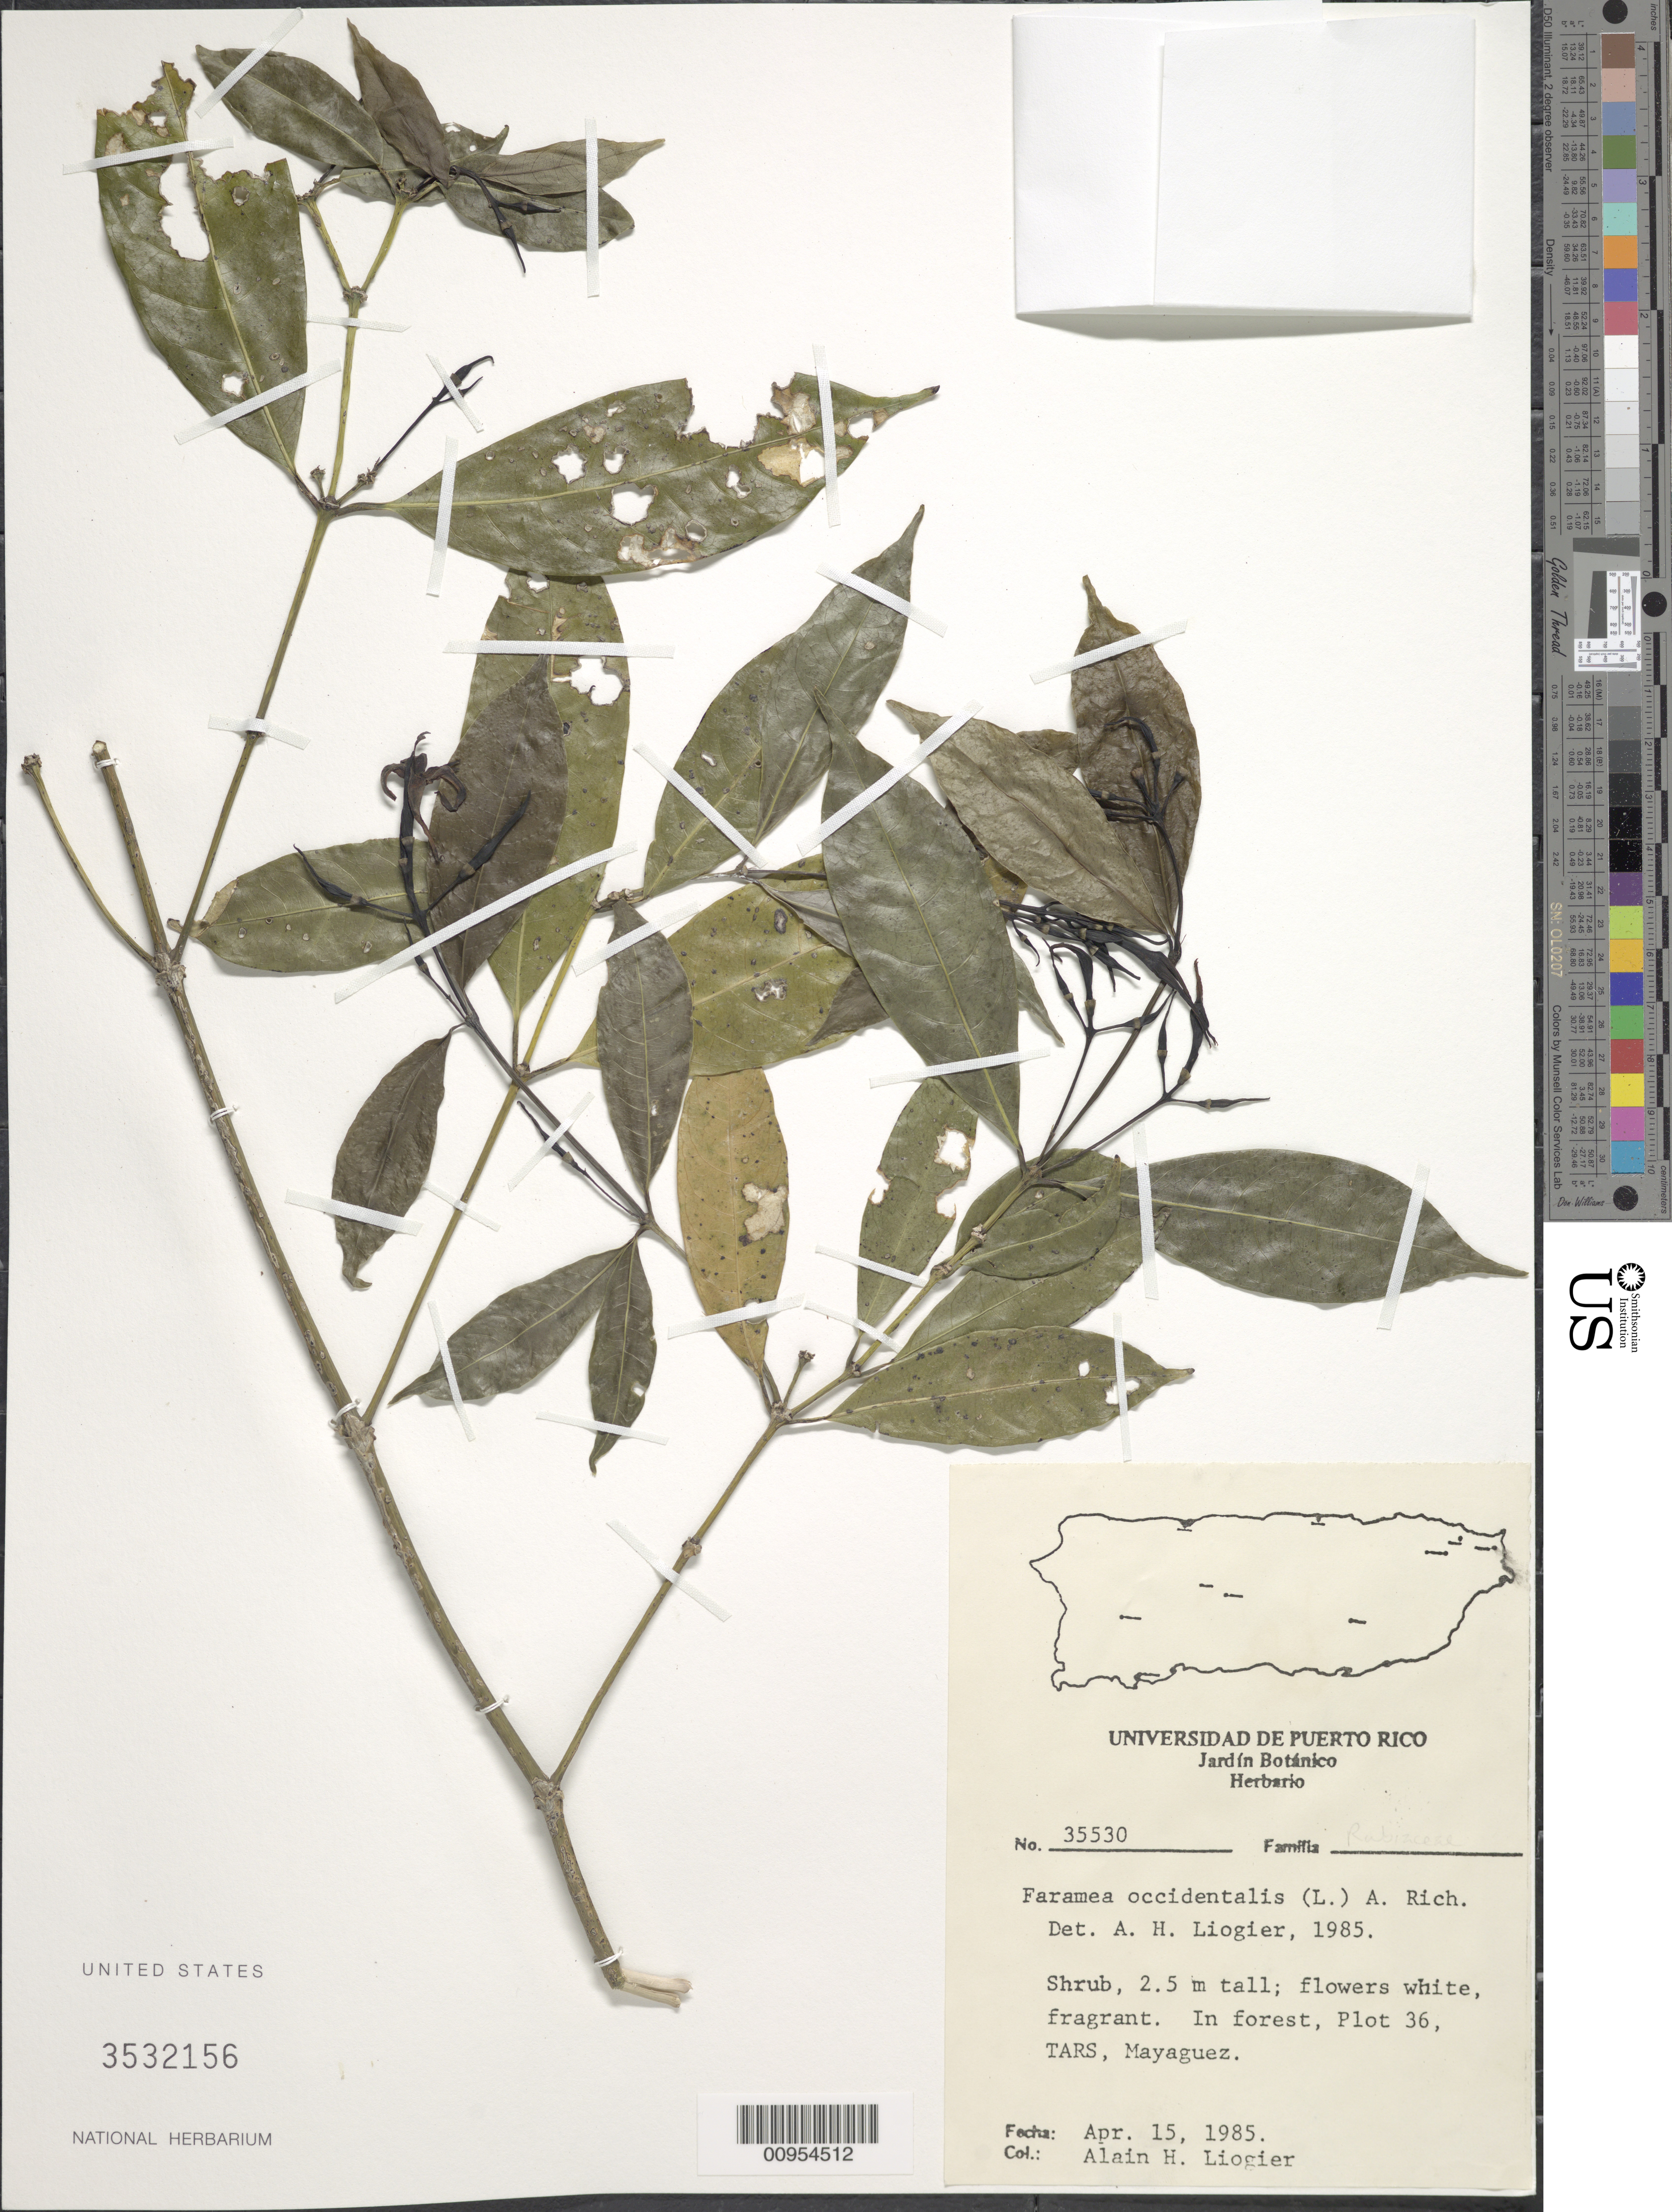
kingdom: Plantae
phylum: Tracheophyta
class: Magnoliopsida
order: Gentianales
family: Rubiaceae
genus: Faramea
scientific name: Faramea occidentalis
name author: (L.) A. Rich.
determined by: Liogier, Alain H.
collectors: A. H. Liogier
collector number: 35530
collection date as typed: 15 Apr 1985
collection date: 1985-04-15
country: Puerto Rico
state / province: Mayagüez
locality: TARS, Plot 36, Mayagüez.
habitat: In forest.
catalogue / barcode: US 3532156